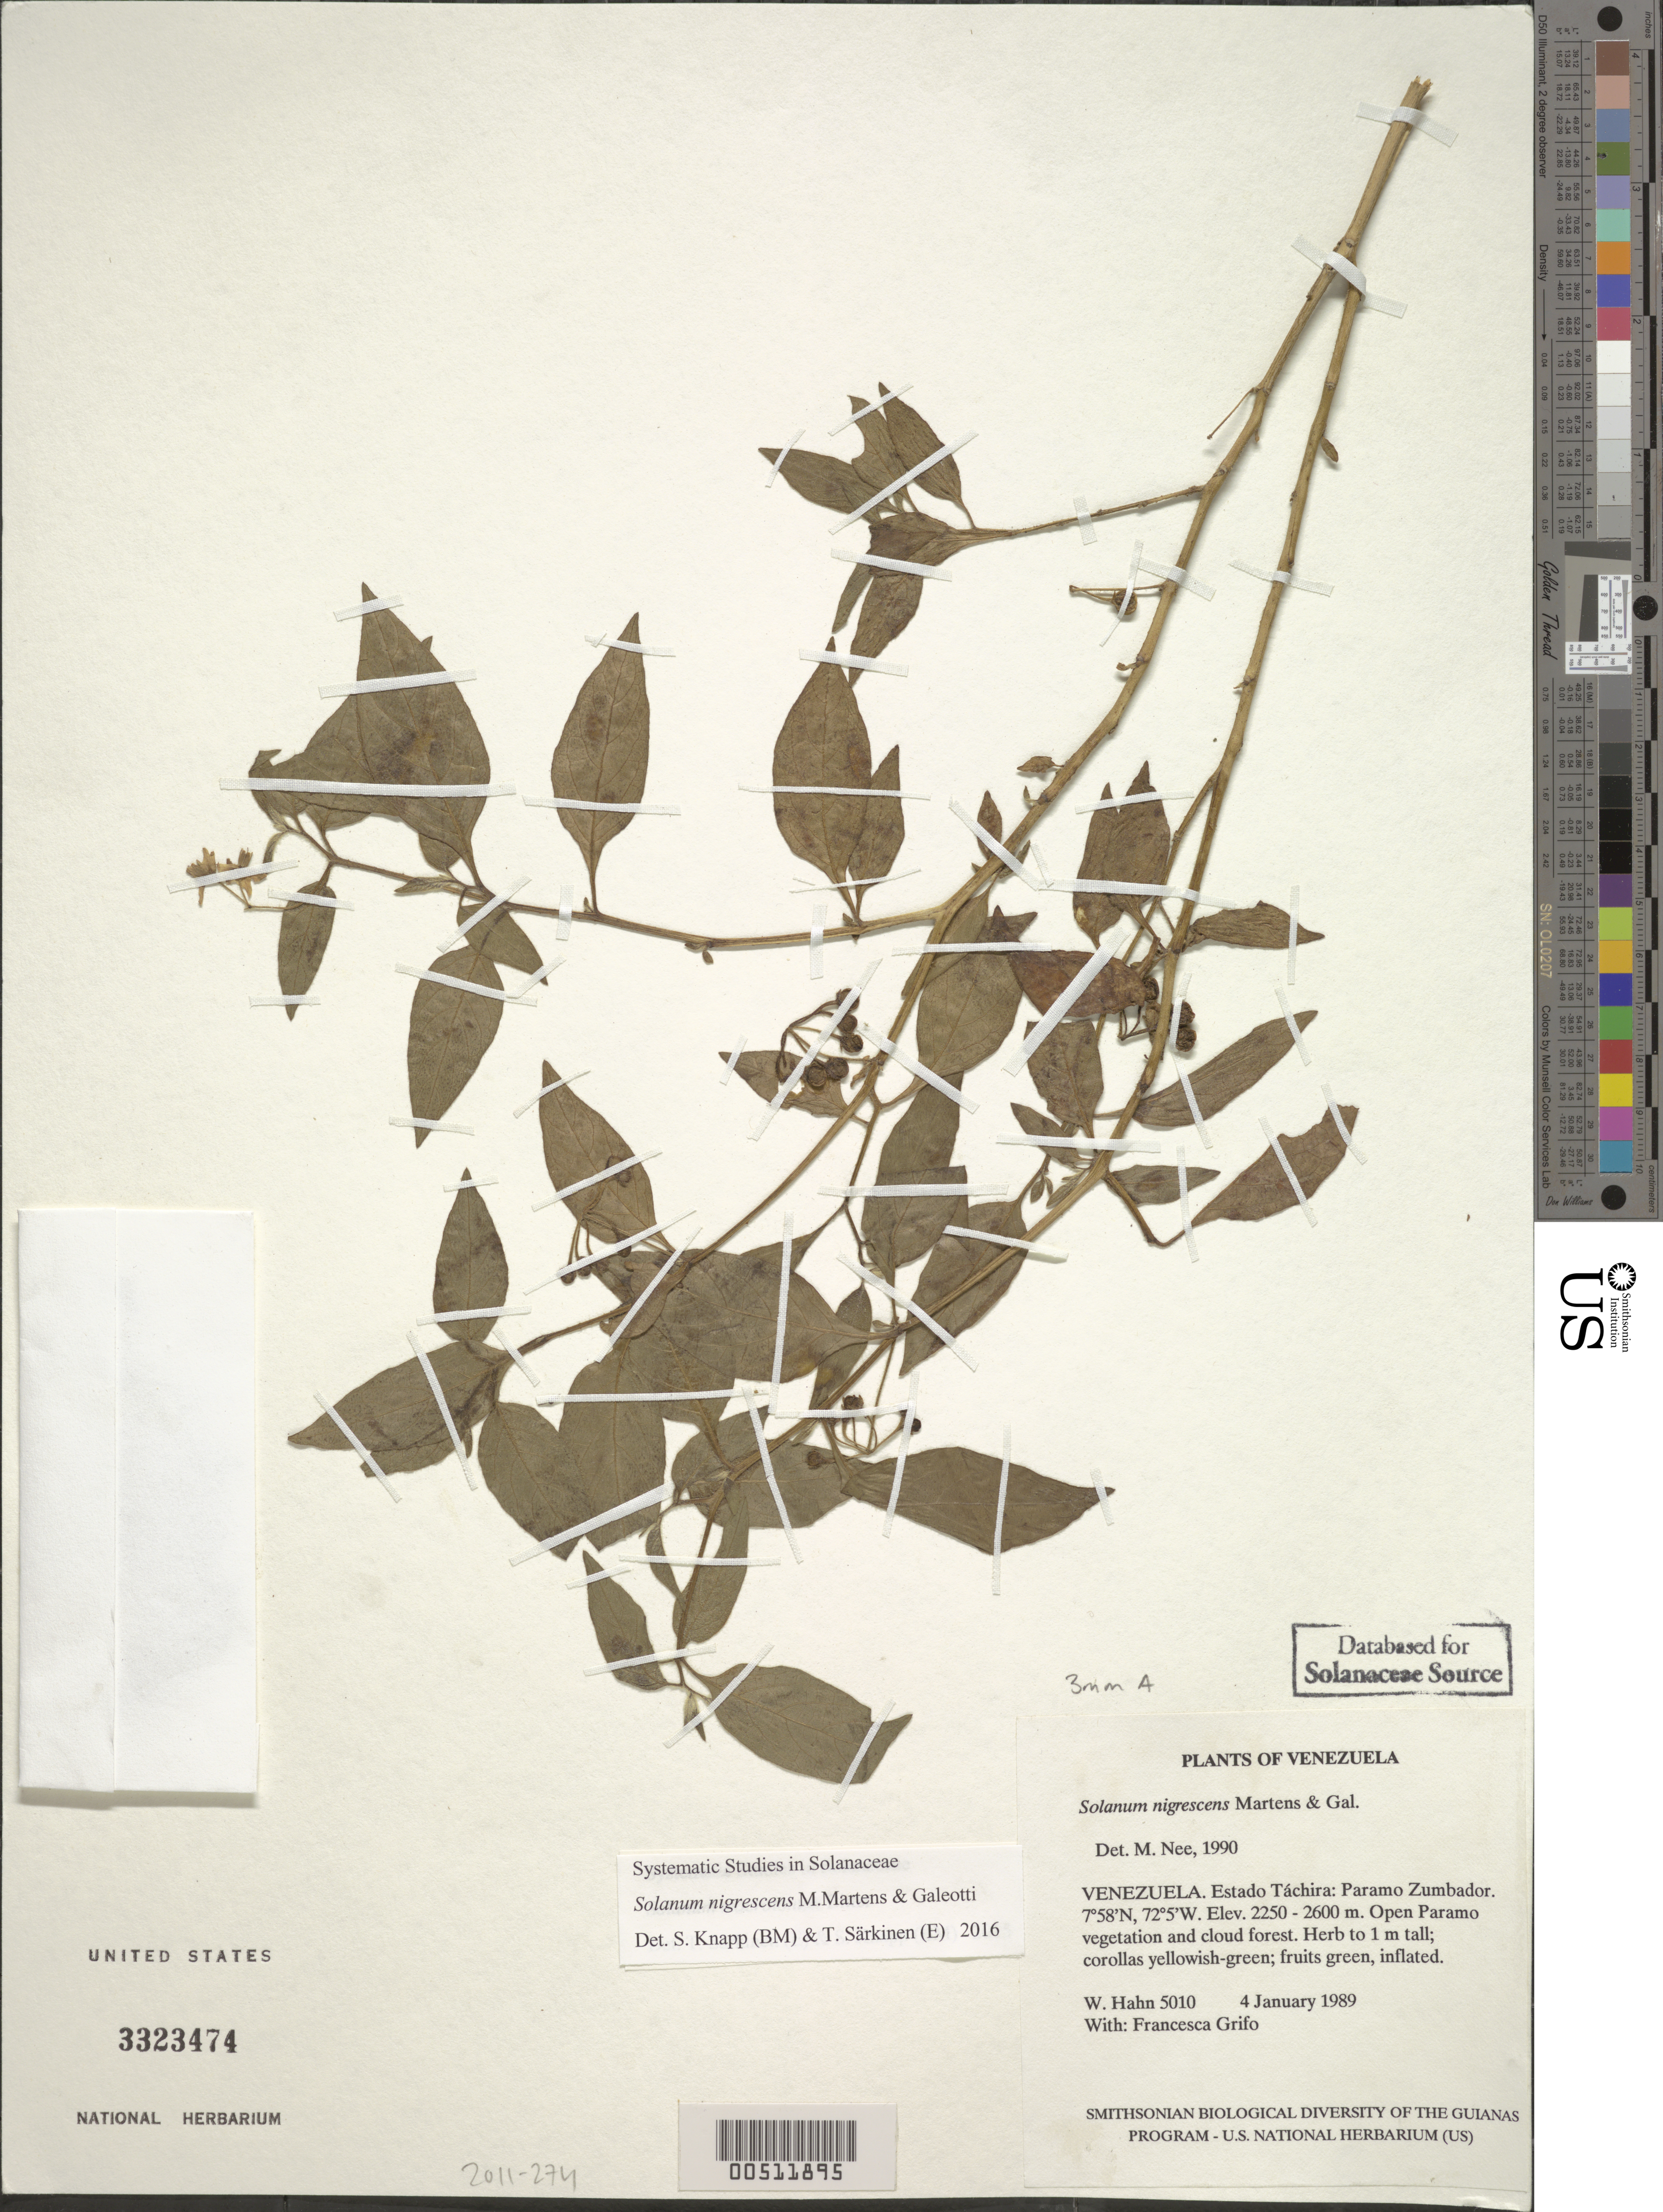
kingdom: Plantae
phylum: Tracheophyta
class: Magnoliopsida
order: Solanales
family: Solanaceae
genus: Solanum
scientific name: Solanum nigrescens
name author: M. Martens & Galeotti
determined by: Nee, Michael H.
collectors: W. Hahn & F. Grifo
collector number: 5010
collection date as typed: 4 January 1989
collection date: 1989-01-04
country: Venezuela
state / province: Táchira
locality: Paramo Zumbador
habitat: Open Paramo vegetation and cloud forest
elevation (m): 2250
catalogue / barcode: US 3323474